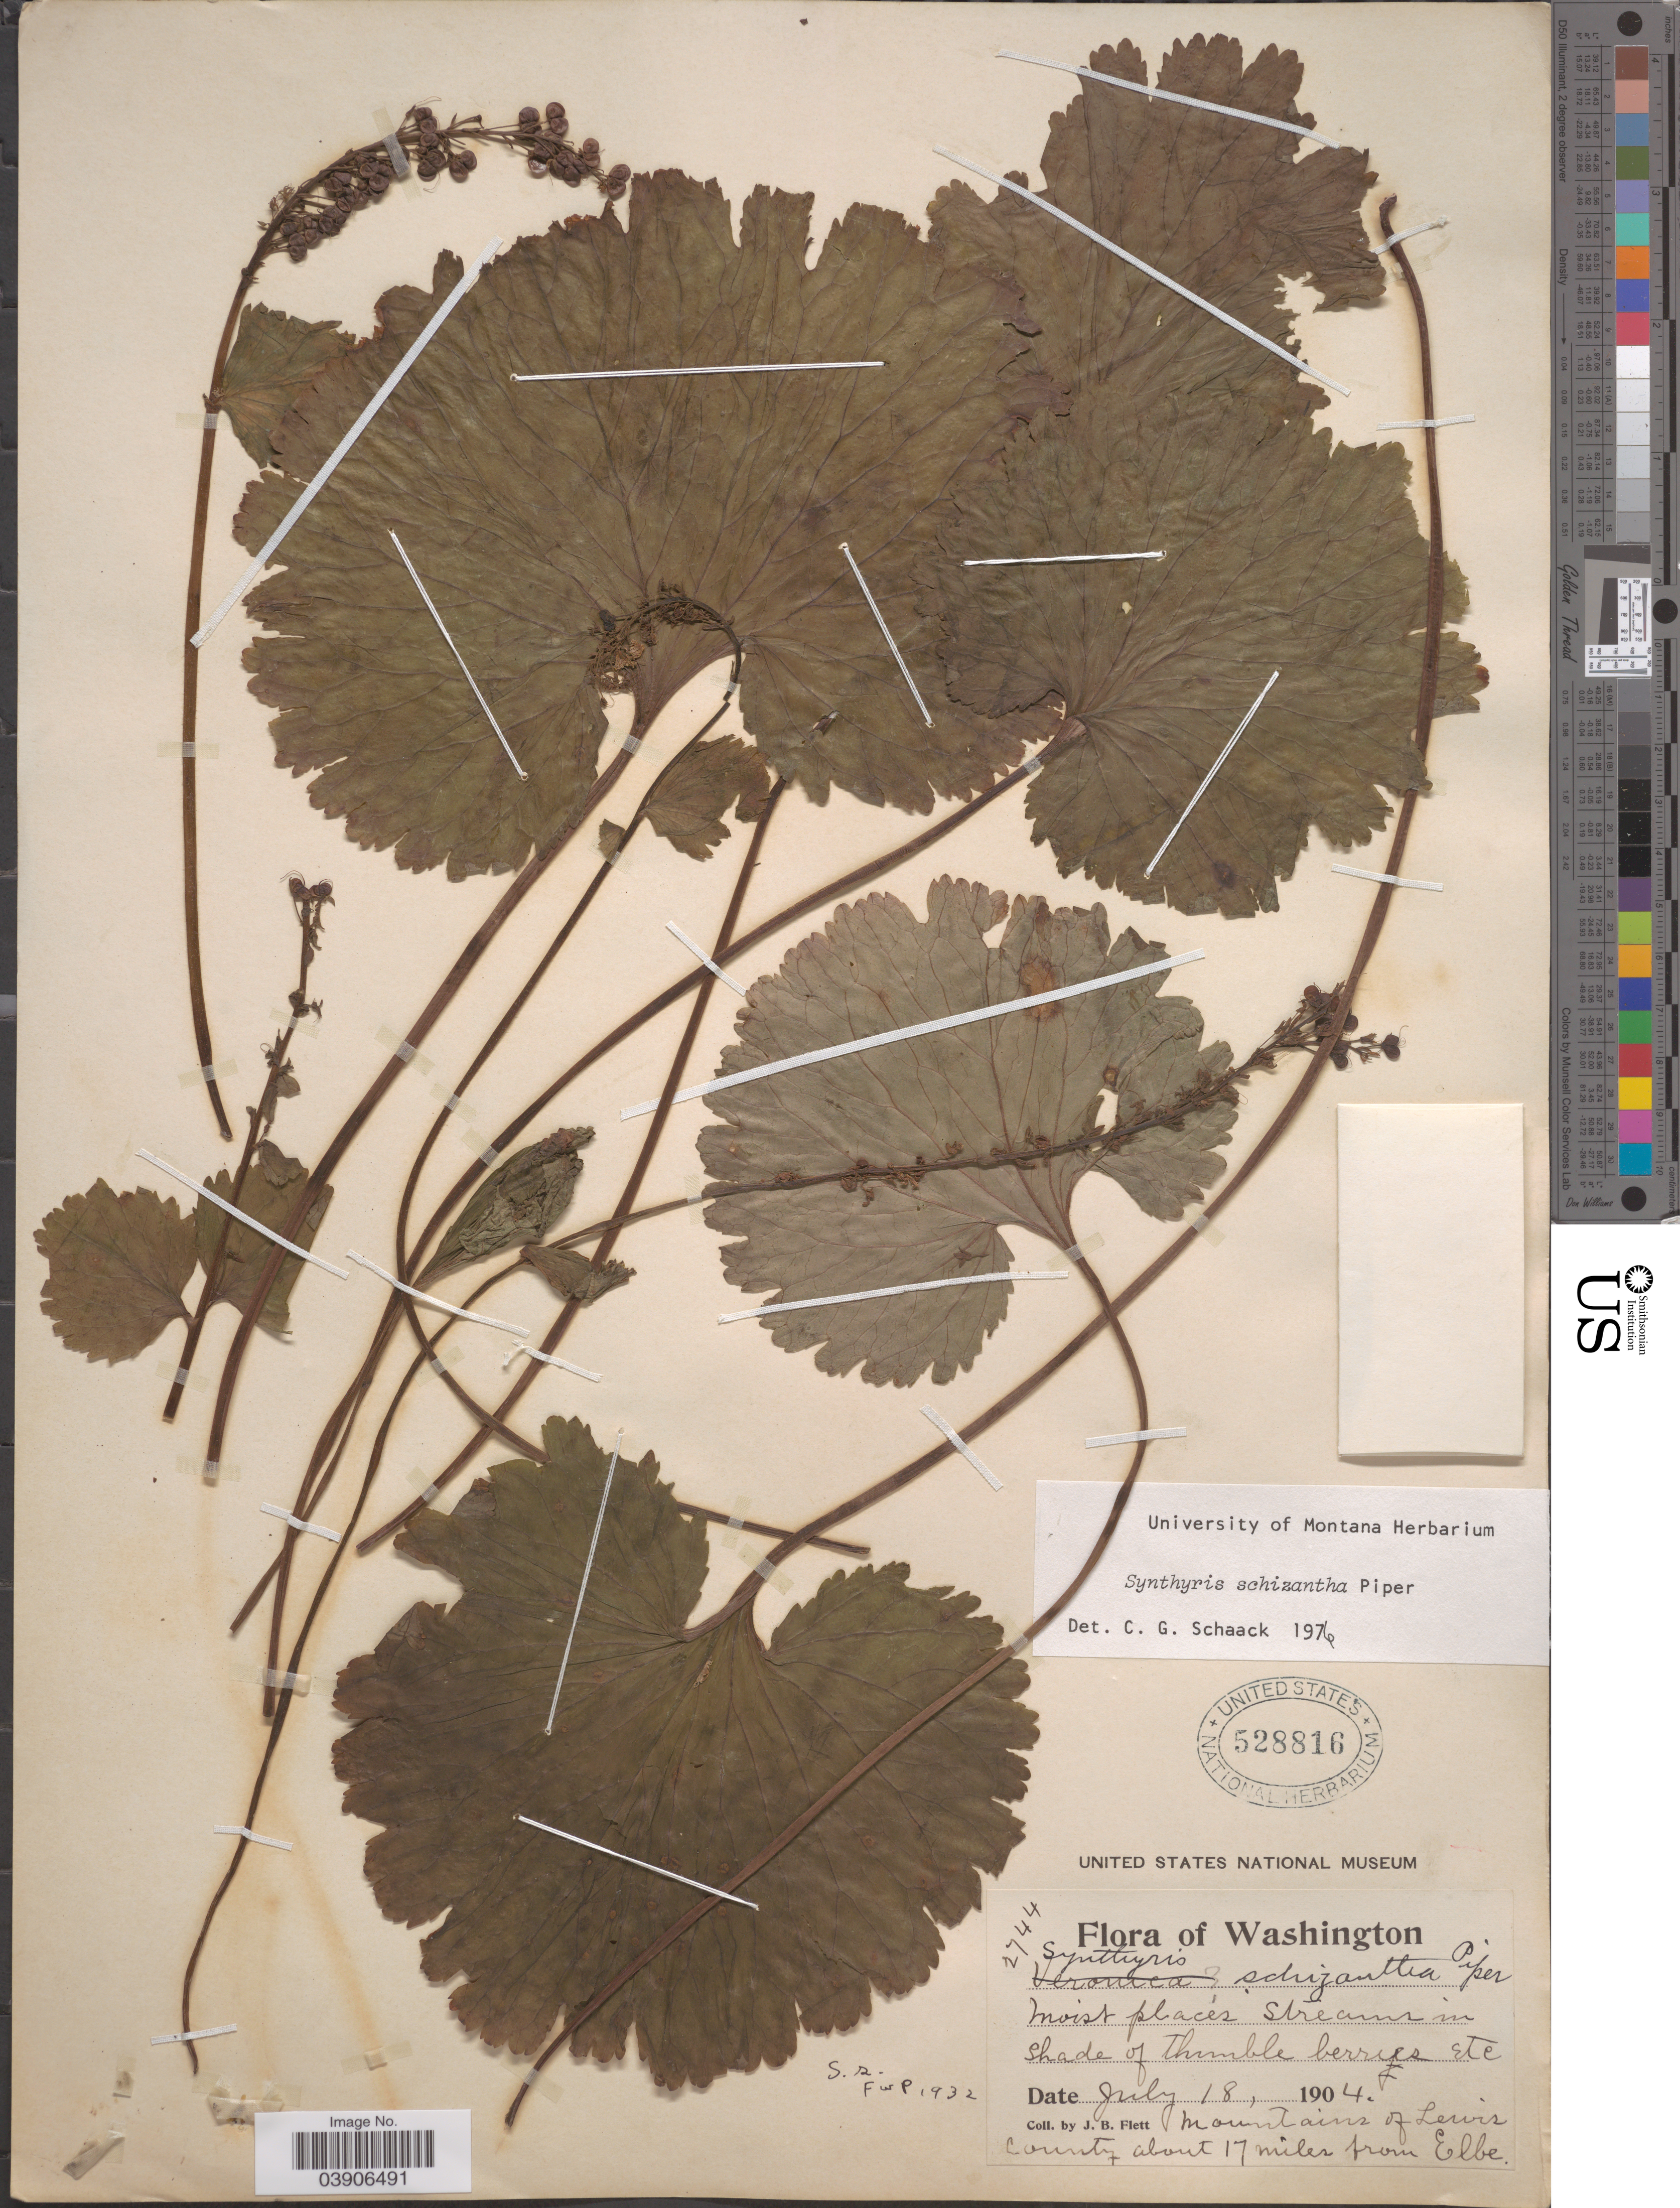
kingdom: Plantae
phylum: Tracheophyta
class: Magnoliopsida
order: Lamiales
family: Plantaginaceae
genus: Synthyris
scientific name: Synthyris schizantha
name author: Piper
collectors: J. Flett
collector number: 2744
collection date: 1904-07-18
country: United States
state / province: Washington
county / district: Lewis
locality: Mountains of Lewis County, about 17 miles from Elbe.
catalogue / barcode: US 528816